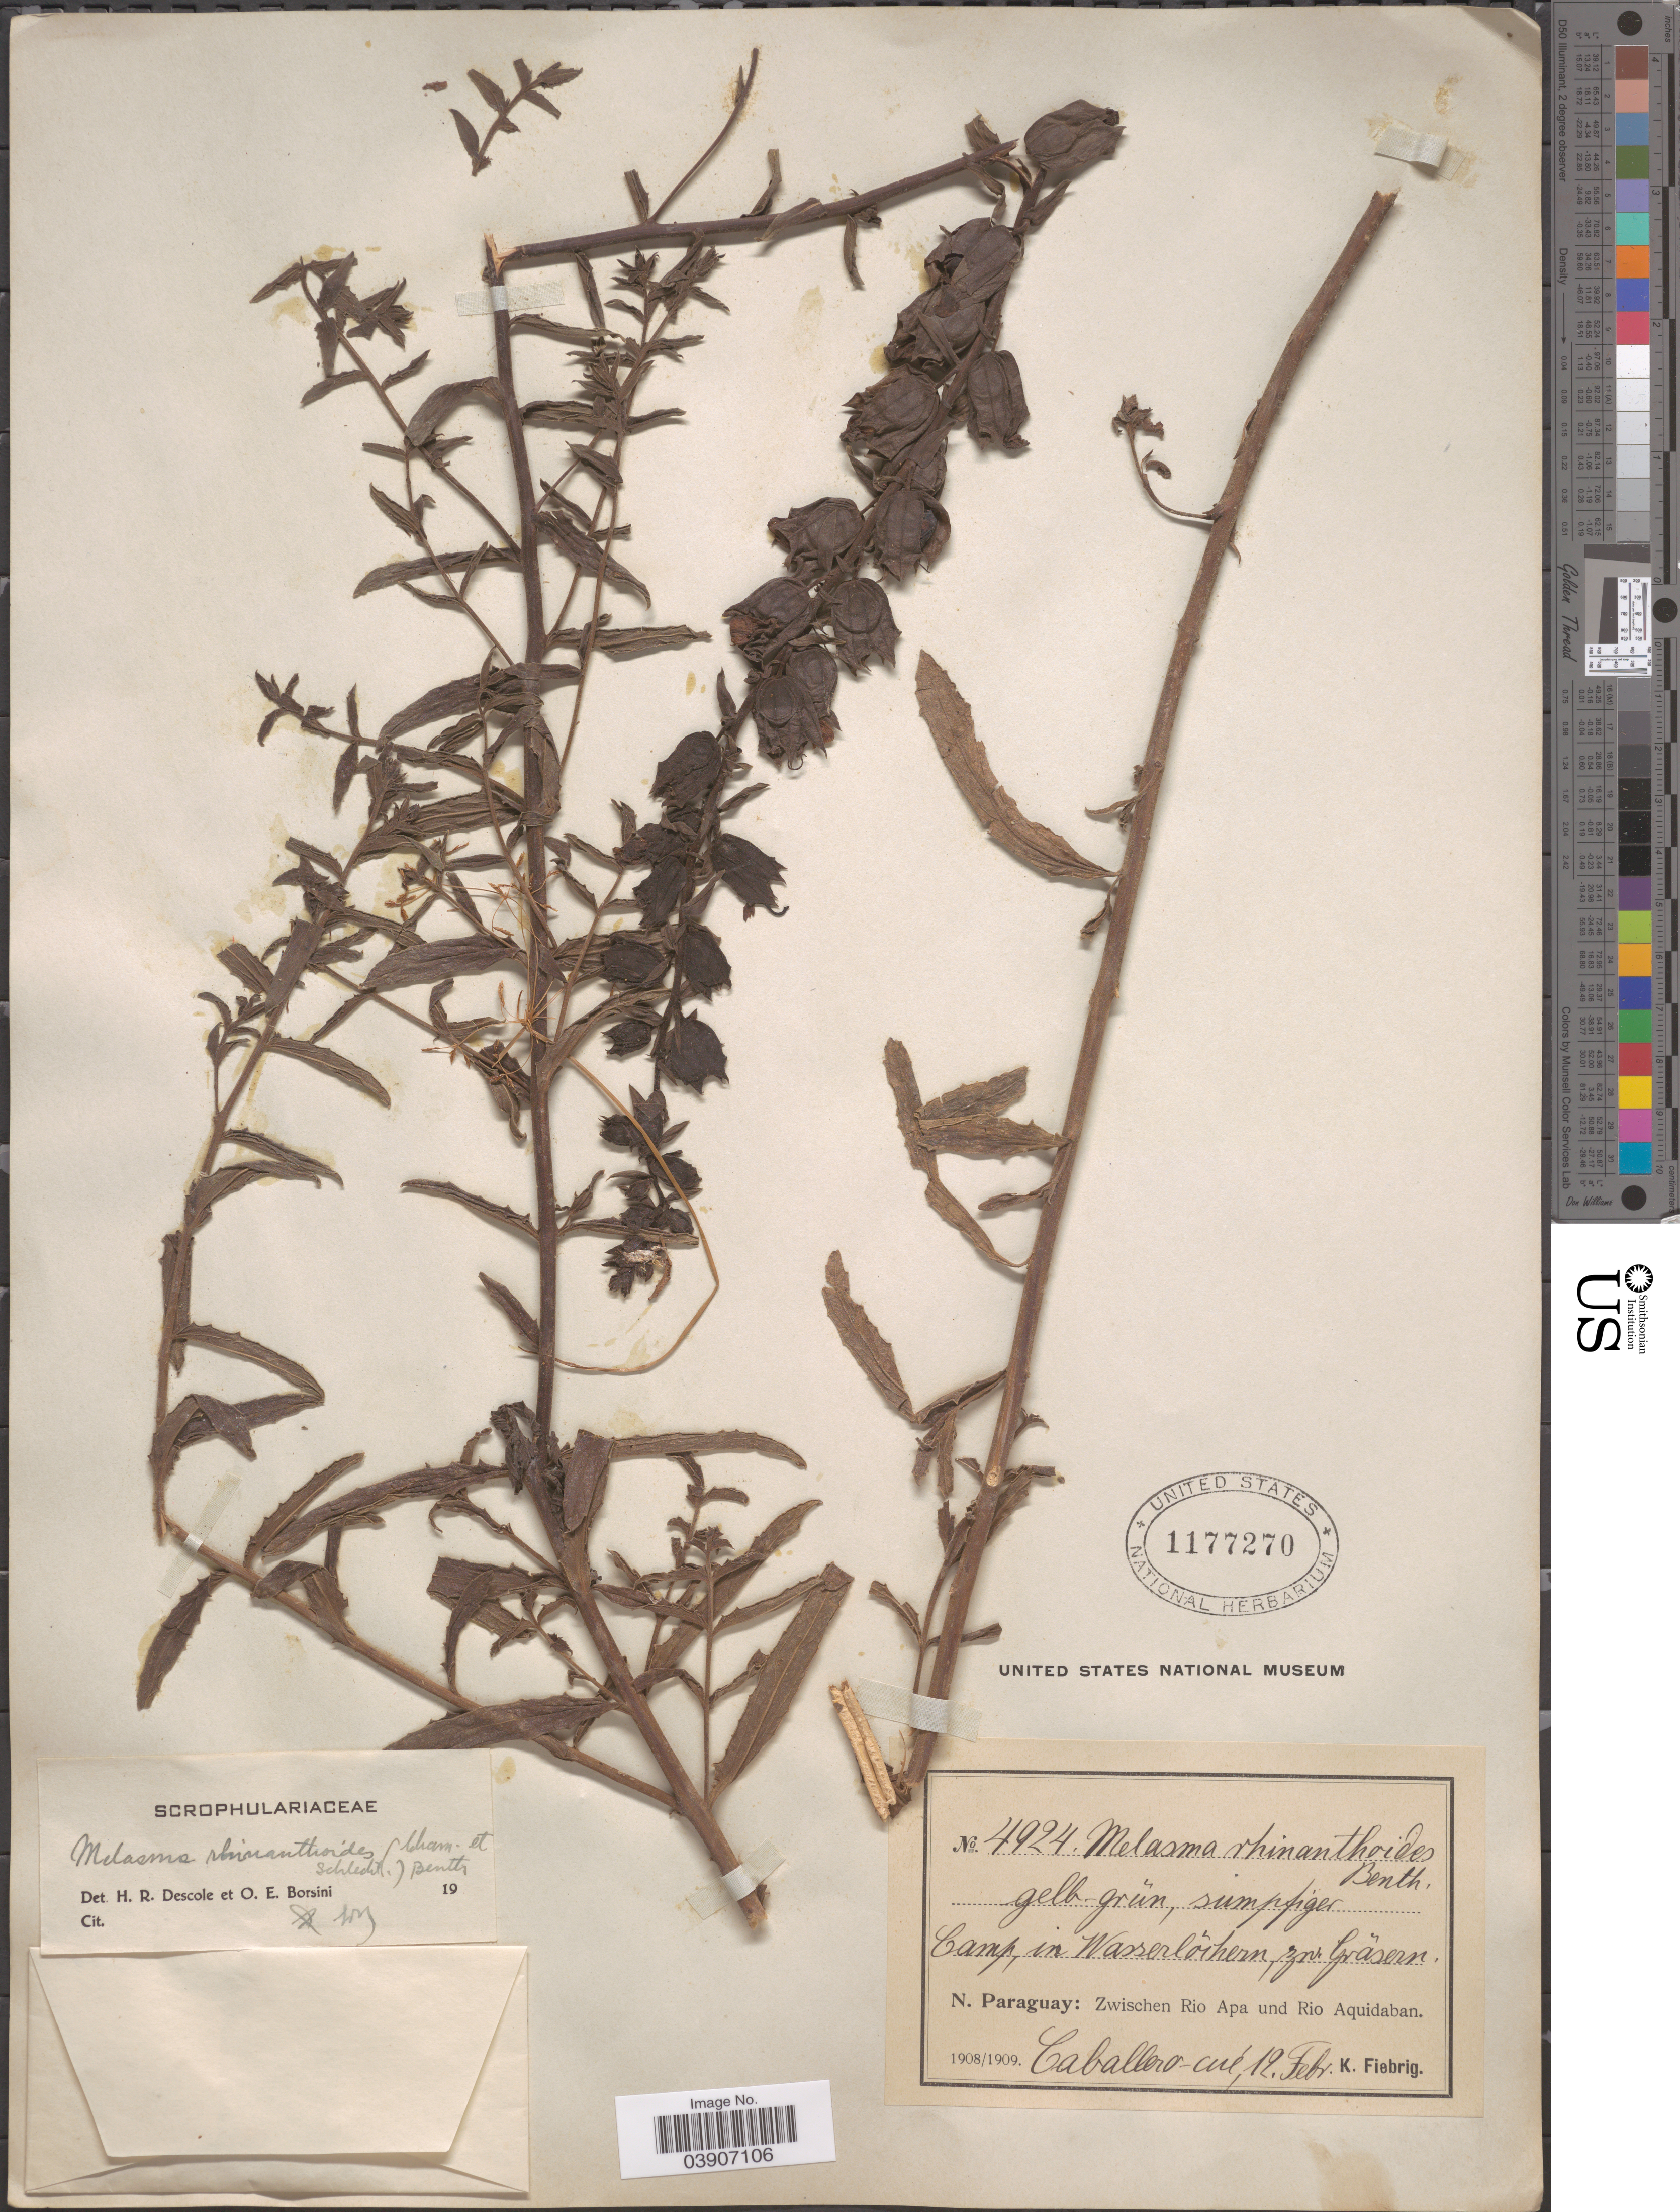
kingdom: Plantae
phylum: Tracheophyta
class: Magnoliopsida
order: Lamiales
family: Orobanchaceae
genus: Melasma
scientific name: Melasma rhinanthoides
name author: (Cham. & Schltdl.) Benth.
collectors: K. Fiebrig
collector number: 4924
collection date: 1908-02-12/1909-02-12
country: Paraguay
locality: N. Paraguay: Zwischen Rio Apa und Aquidaban. Caballero.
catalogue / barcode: US 1177270